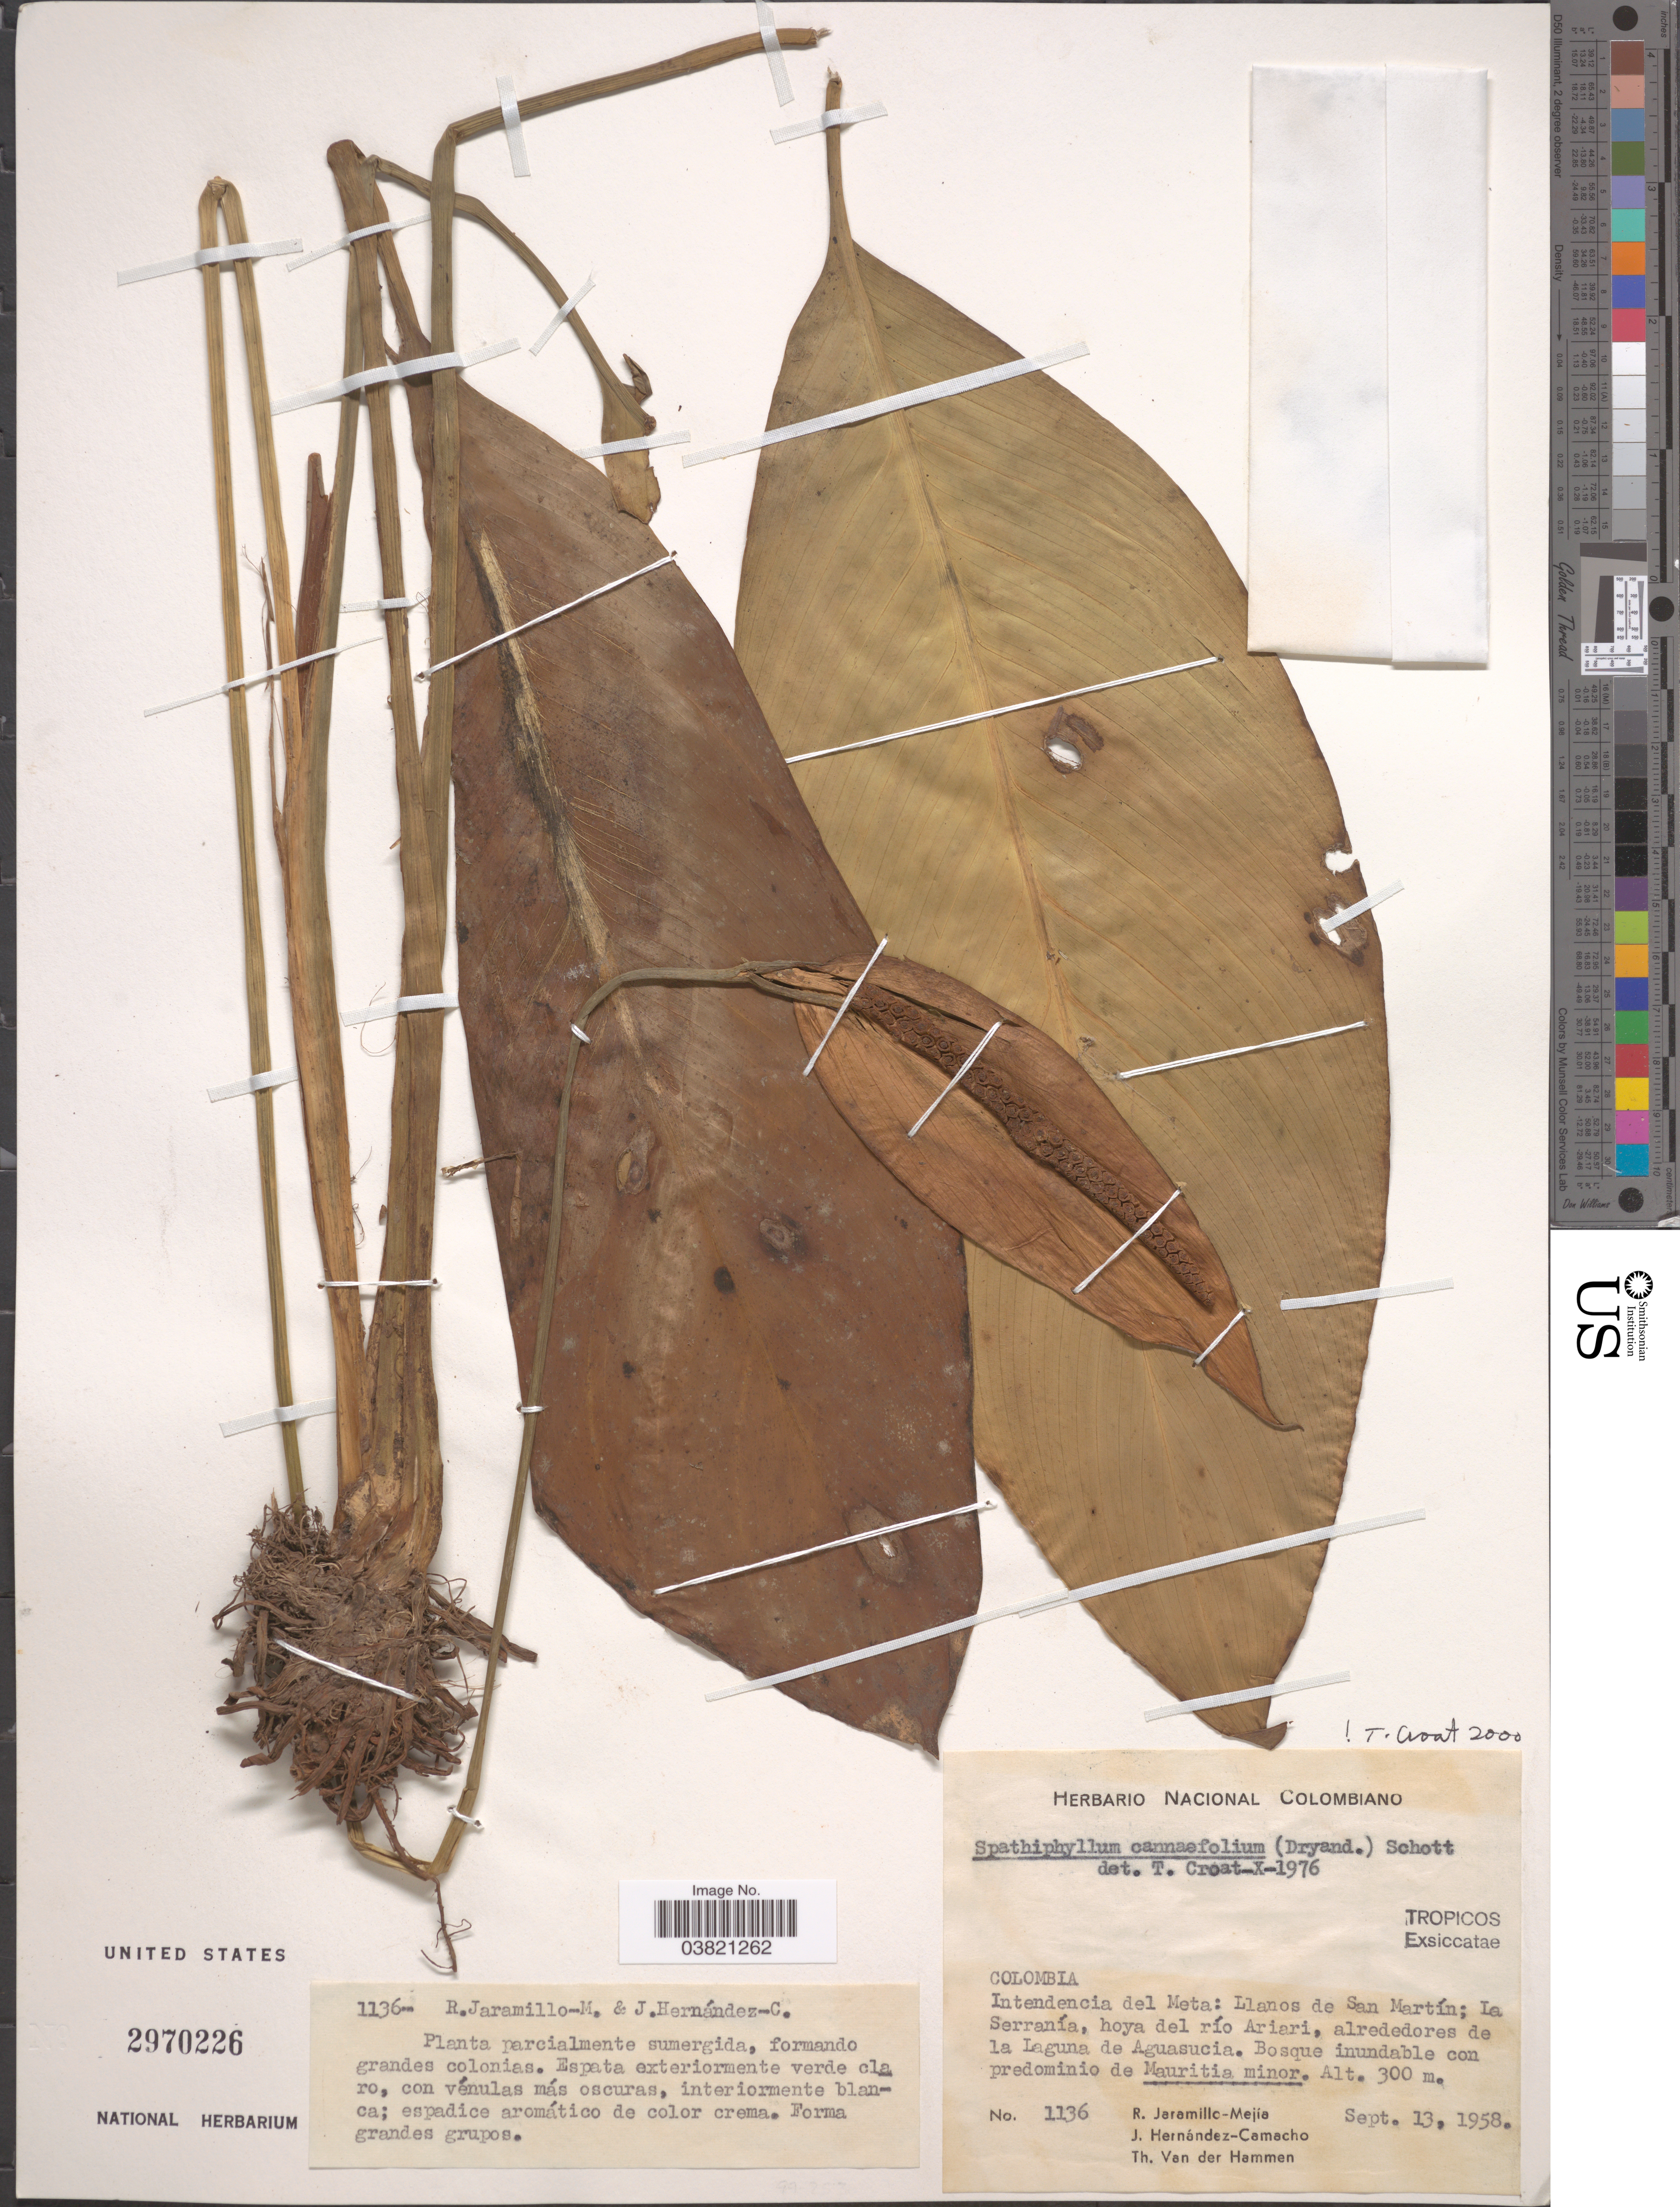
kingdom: Plantae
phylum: Tracheophyta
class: Liliopsida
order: Alismatales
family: Araceae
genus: Spathiphyllum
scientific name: Spathiphyllum cannifolium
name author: (Dryand. ex Sims) Schott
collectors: R. Jaramillo M., J. Hernandez Camacho & T. Van der Hammen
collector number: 1136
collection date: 1958-09-13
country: Colombia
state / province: Meta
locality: Intendencia del Meta: Llanos de San Martín; La Serranía, hoya del río Ariari, alrededores de la Laguna de Aguasucia.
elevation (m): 300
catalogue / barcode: US 2970226